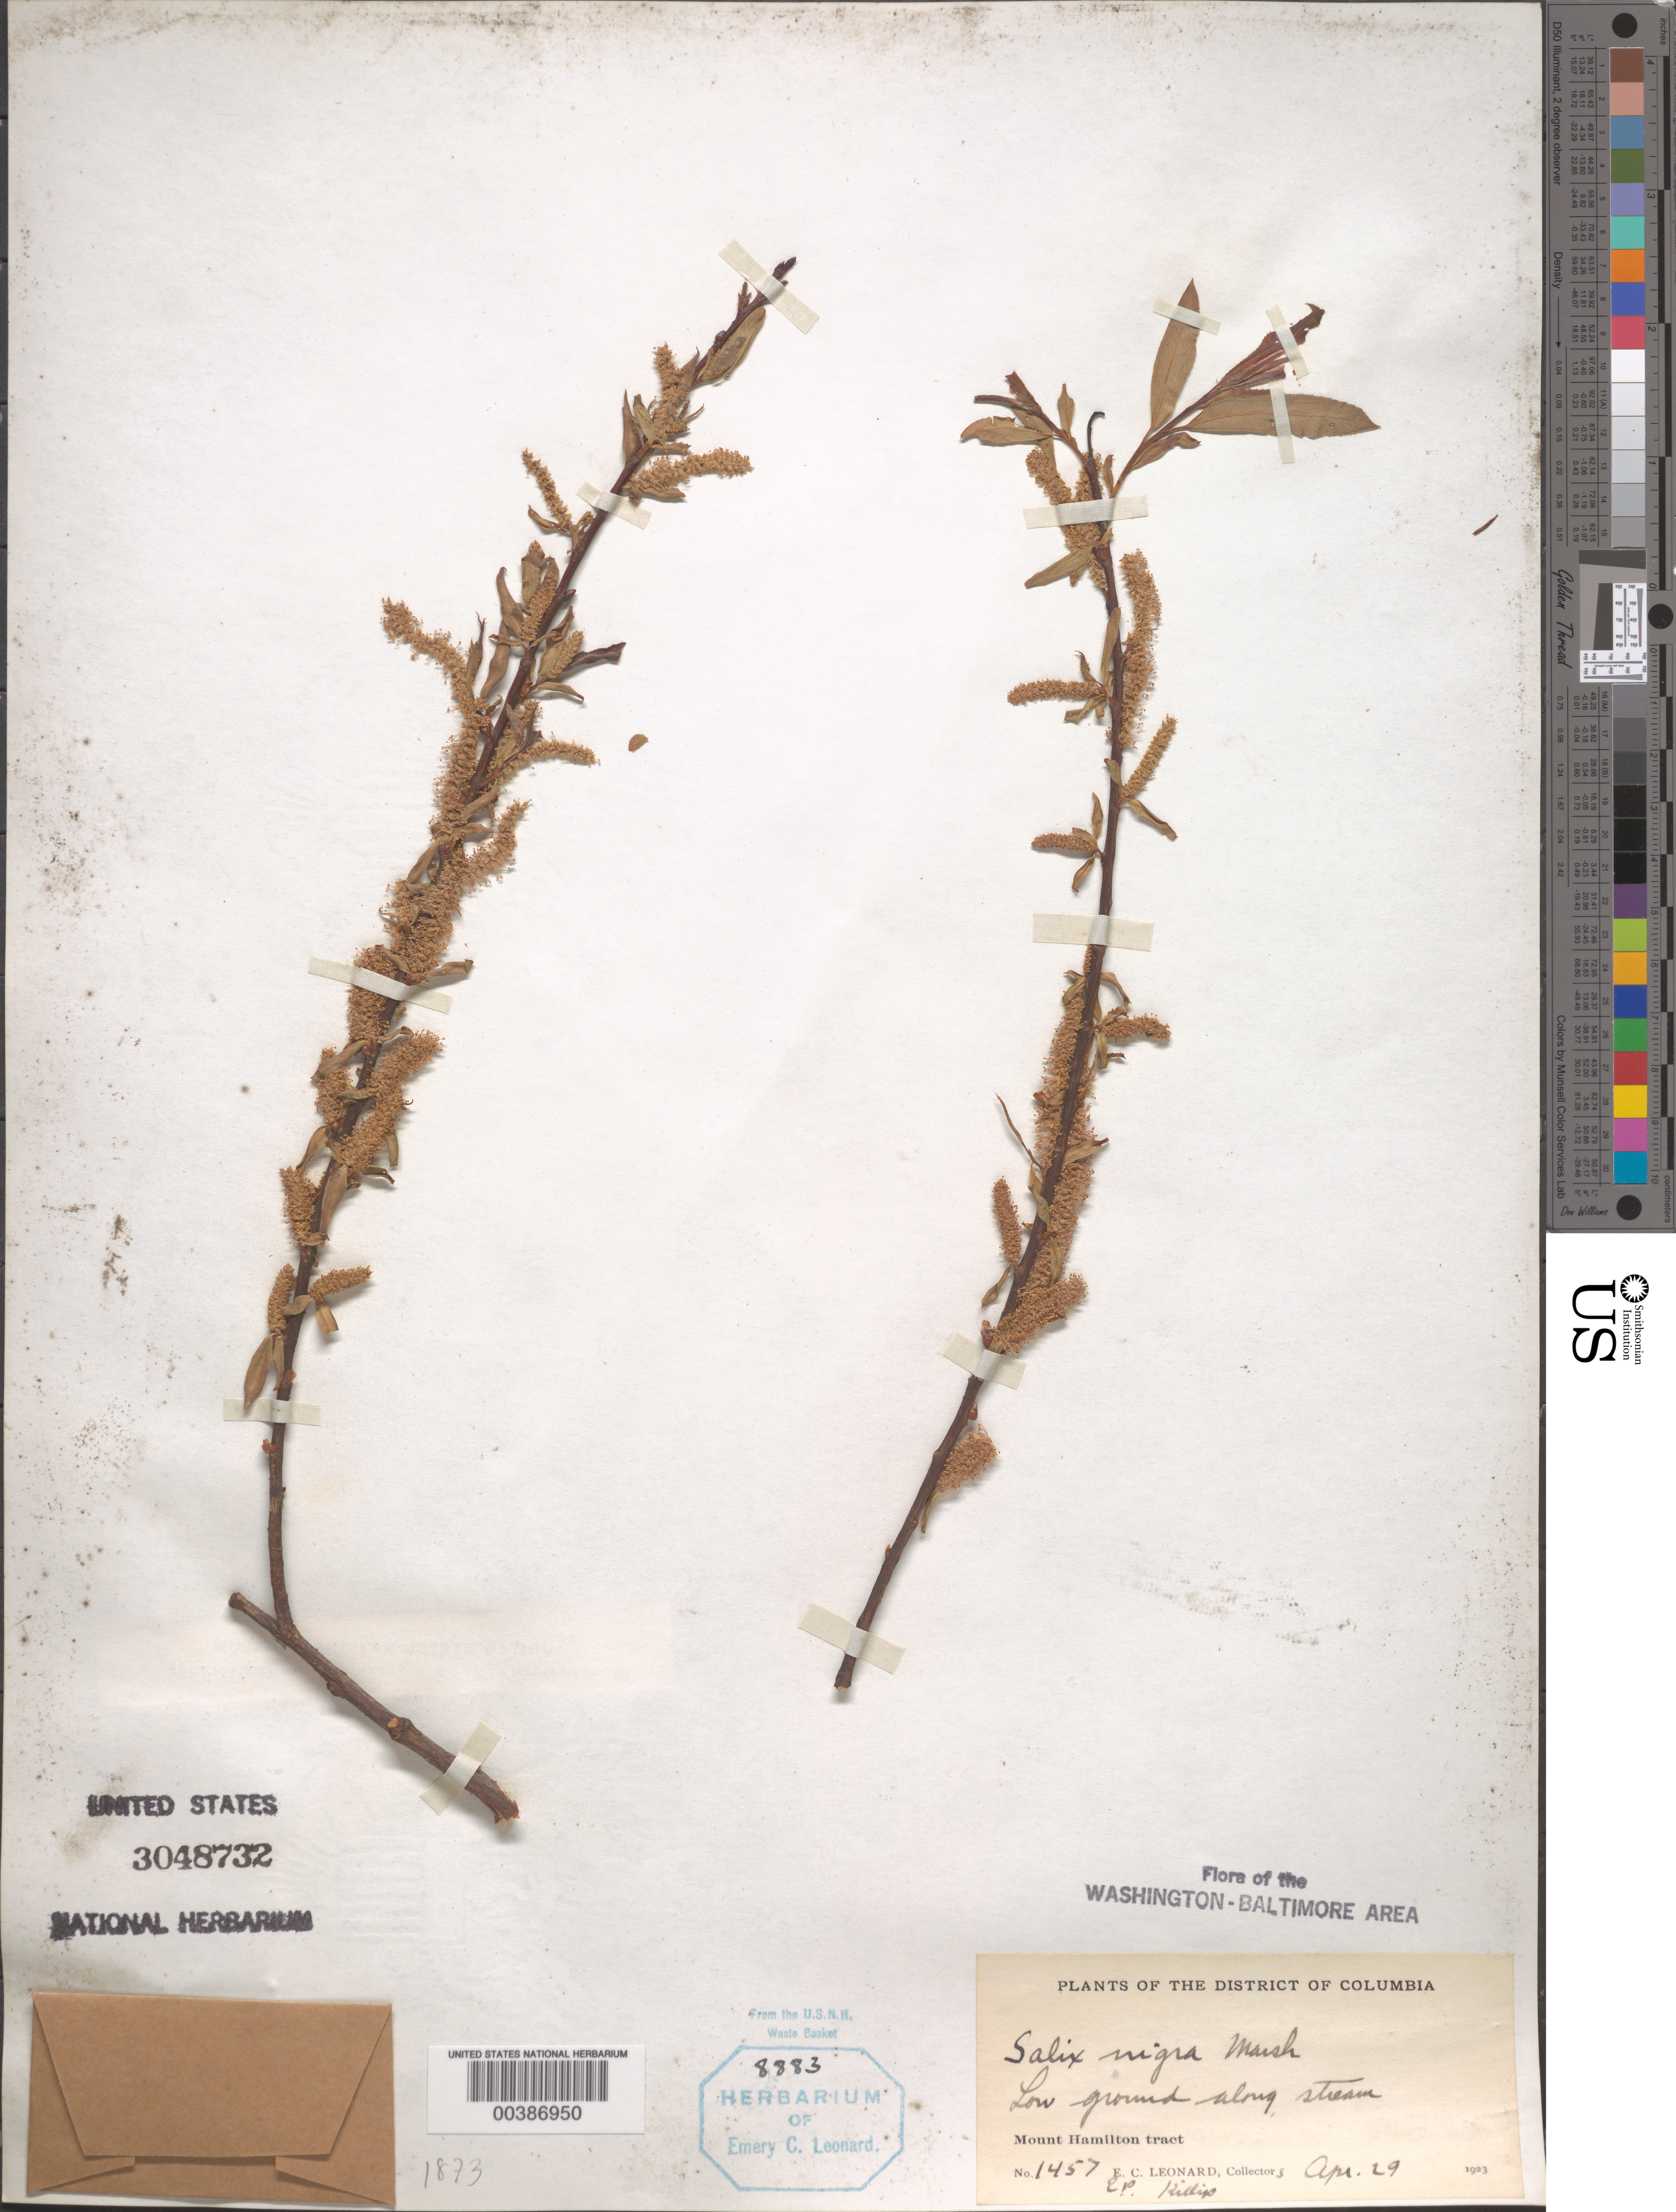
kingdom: Plantae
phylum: Tracheophyta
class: Magnoliopsida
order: Malpighiales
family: Salicaceae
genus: Salix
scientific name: Salix nigra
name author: Marshall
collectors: E. C. Leonard & E. P. Killip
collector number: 1457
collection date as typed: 29 Apr 1923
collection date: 1923-04-29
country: United States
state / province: District of Columbia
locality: Mount Hamilton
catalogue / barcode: US 3048732